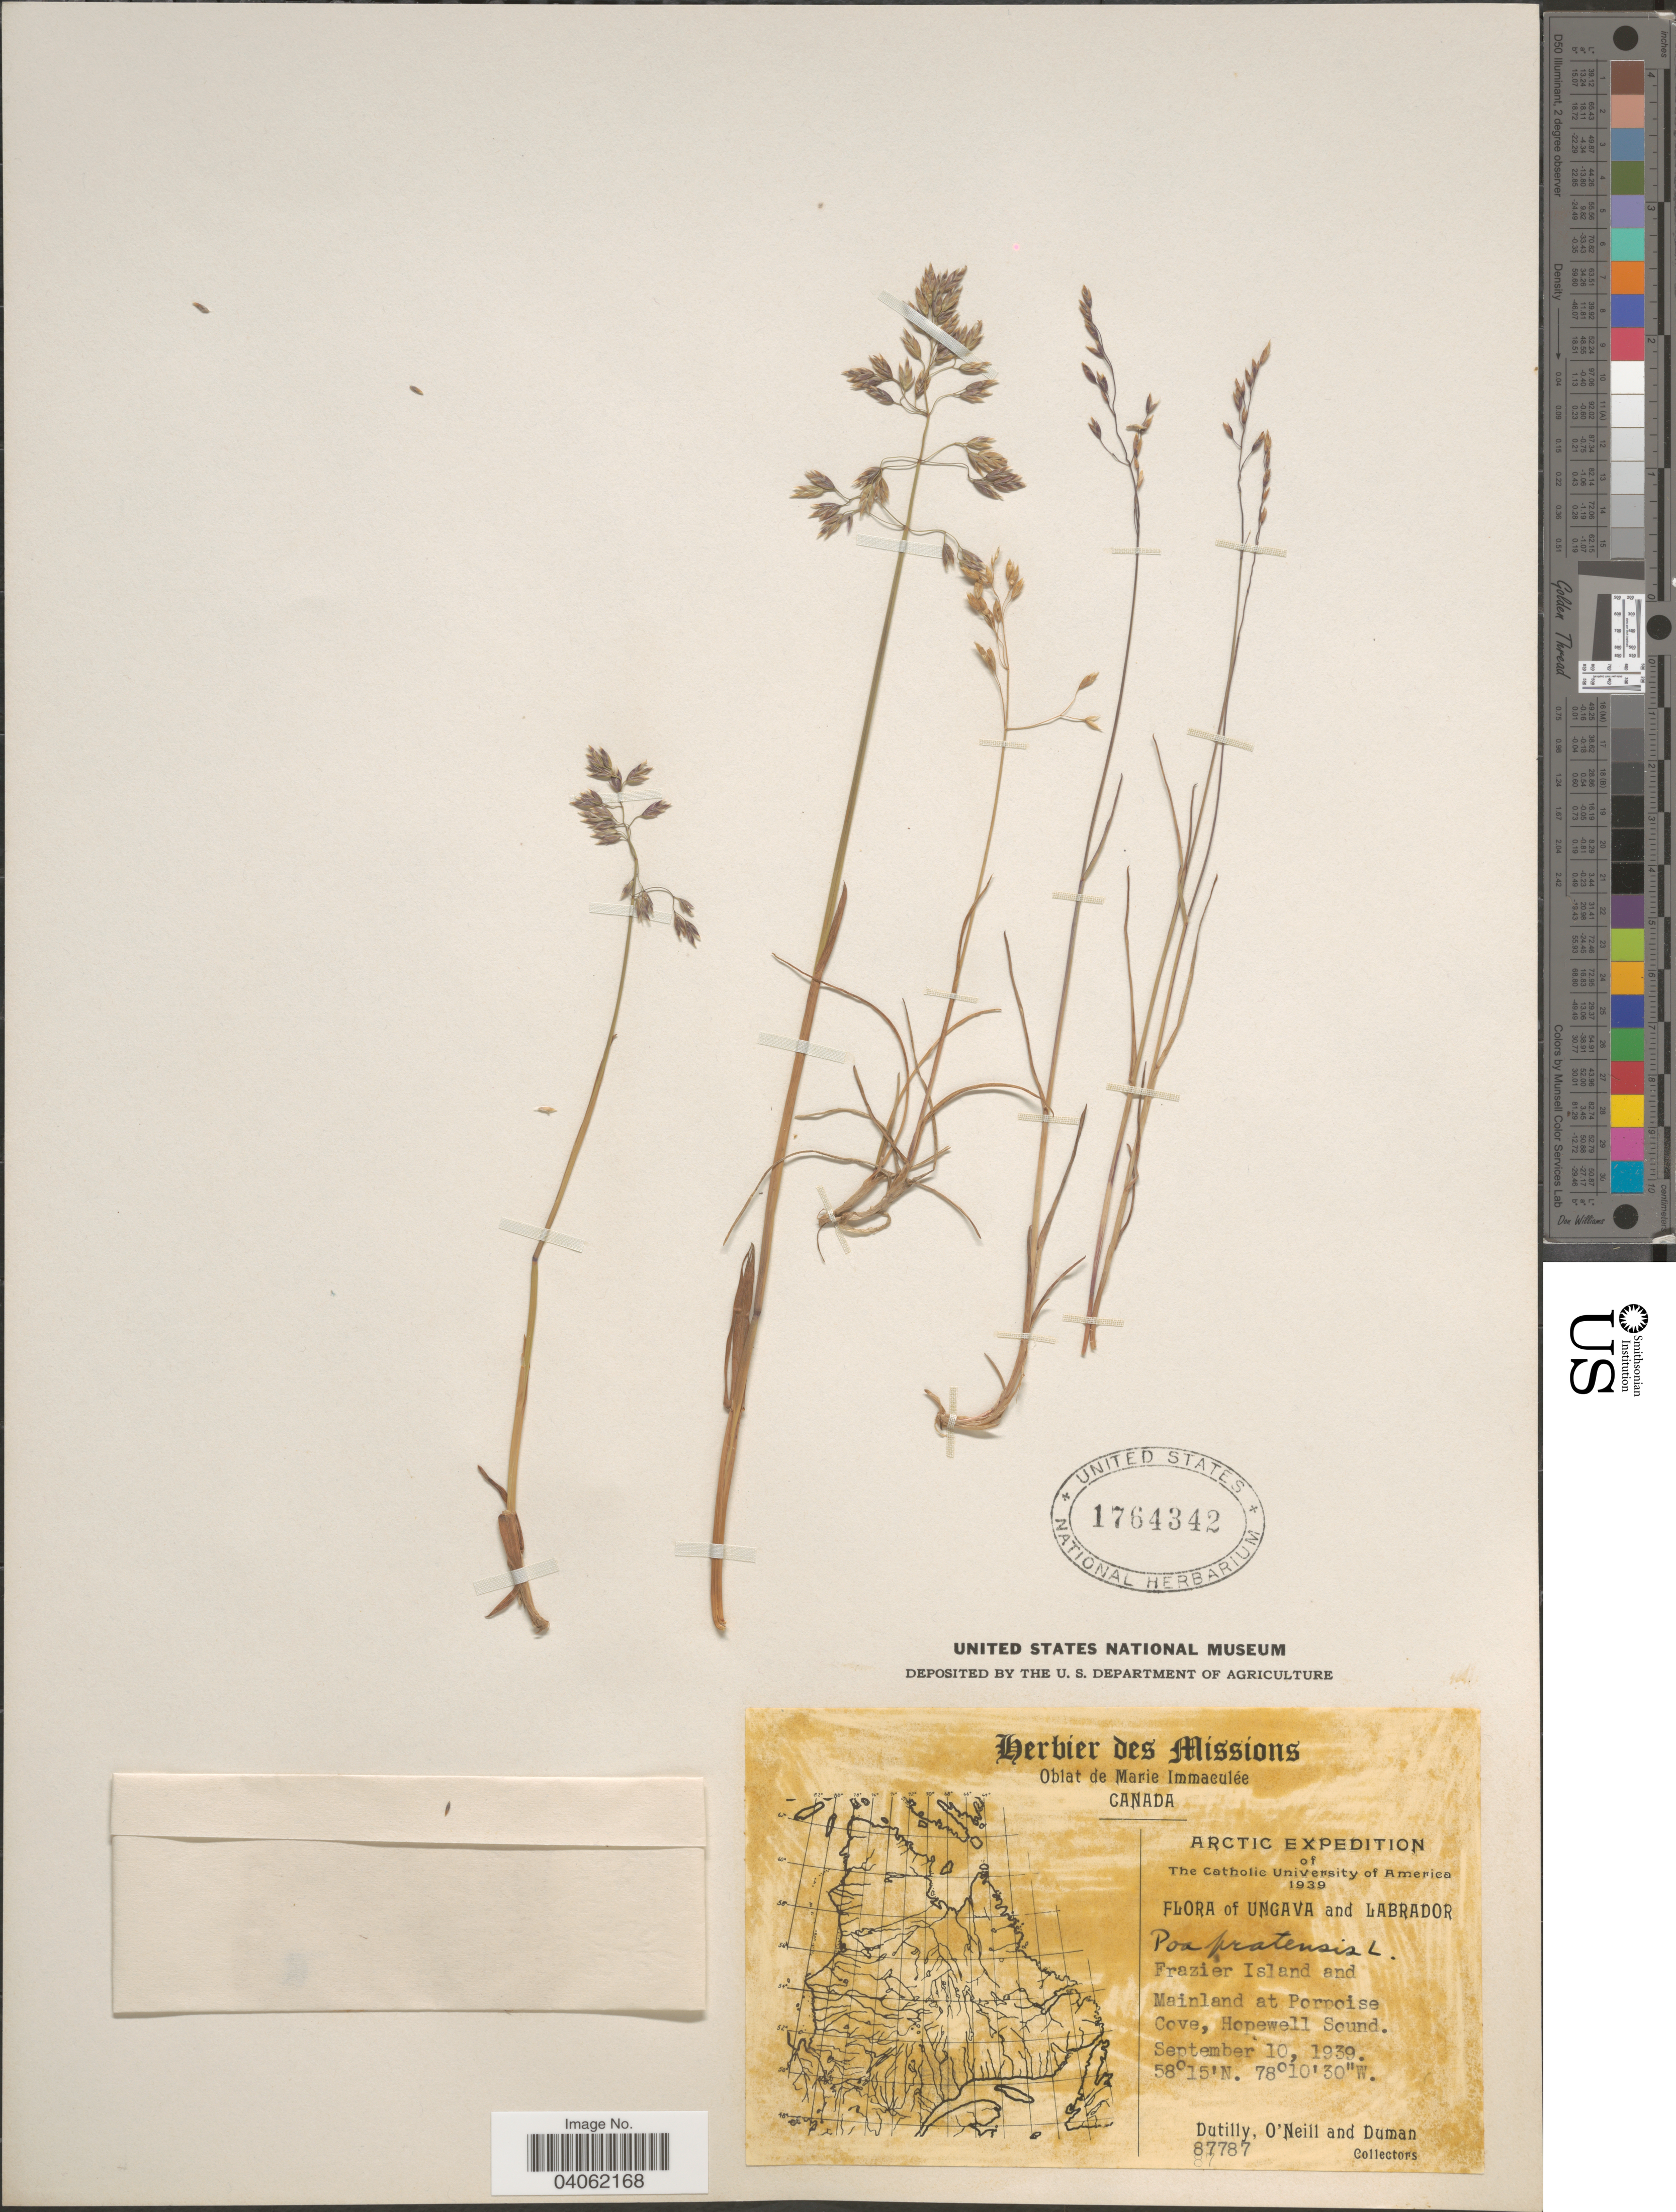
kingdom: Plantae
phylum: Tracheophyta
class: Liliopsida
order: Poales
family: Poaceae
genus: Poa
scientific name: Poa pratensis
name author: L.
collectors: -. Dutilly, -. O'Neill & -. Duman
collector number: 87787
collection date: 1939-09-10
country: Canada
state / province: Newfoundland and Labrador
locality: Ungava and Labrador. Frazier Island and Mainland at Porpoise Cove, Hopwell Sound.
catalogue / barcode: US 1764342